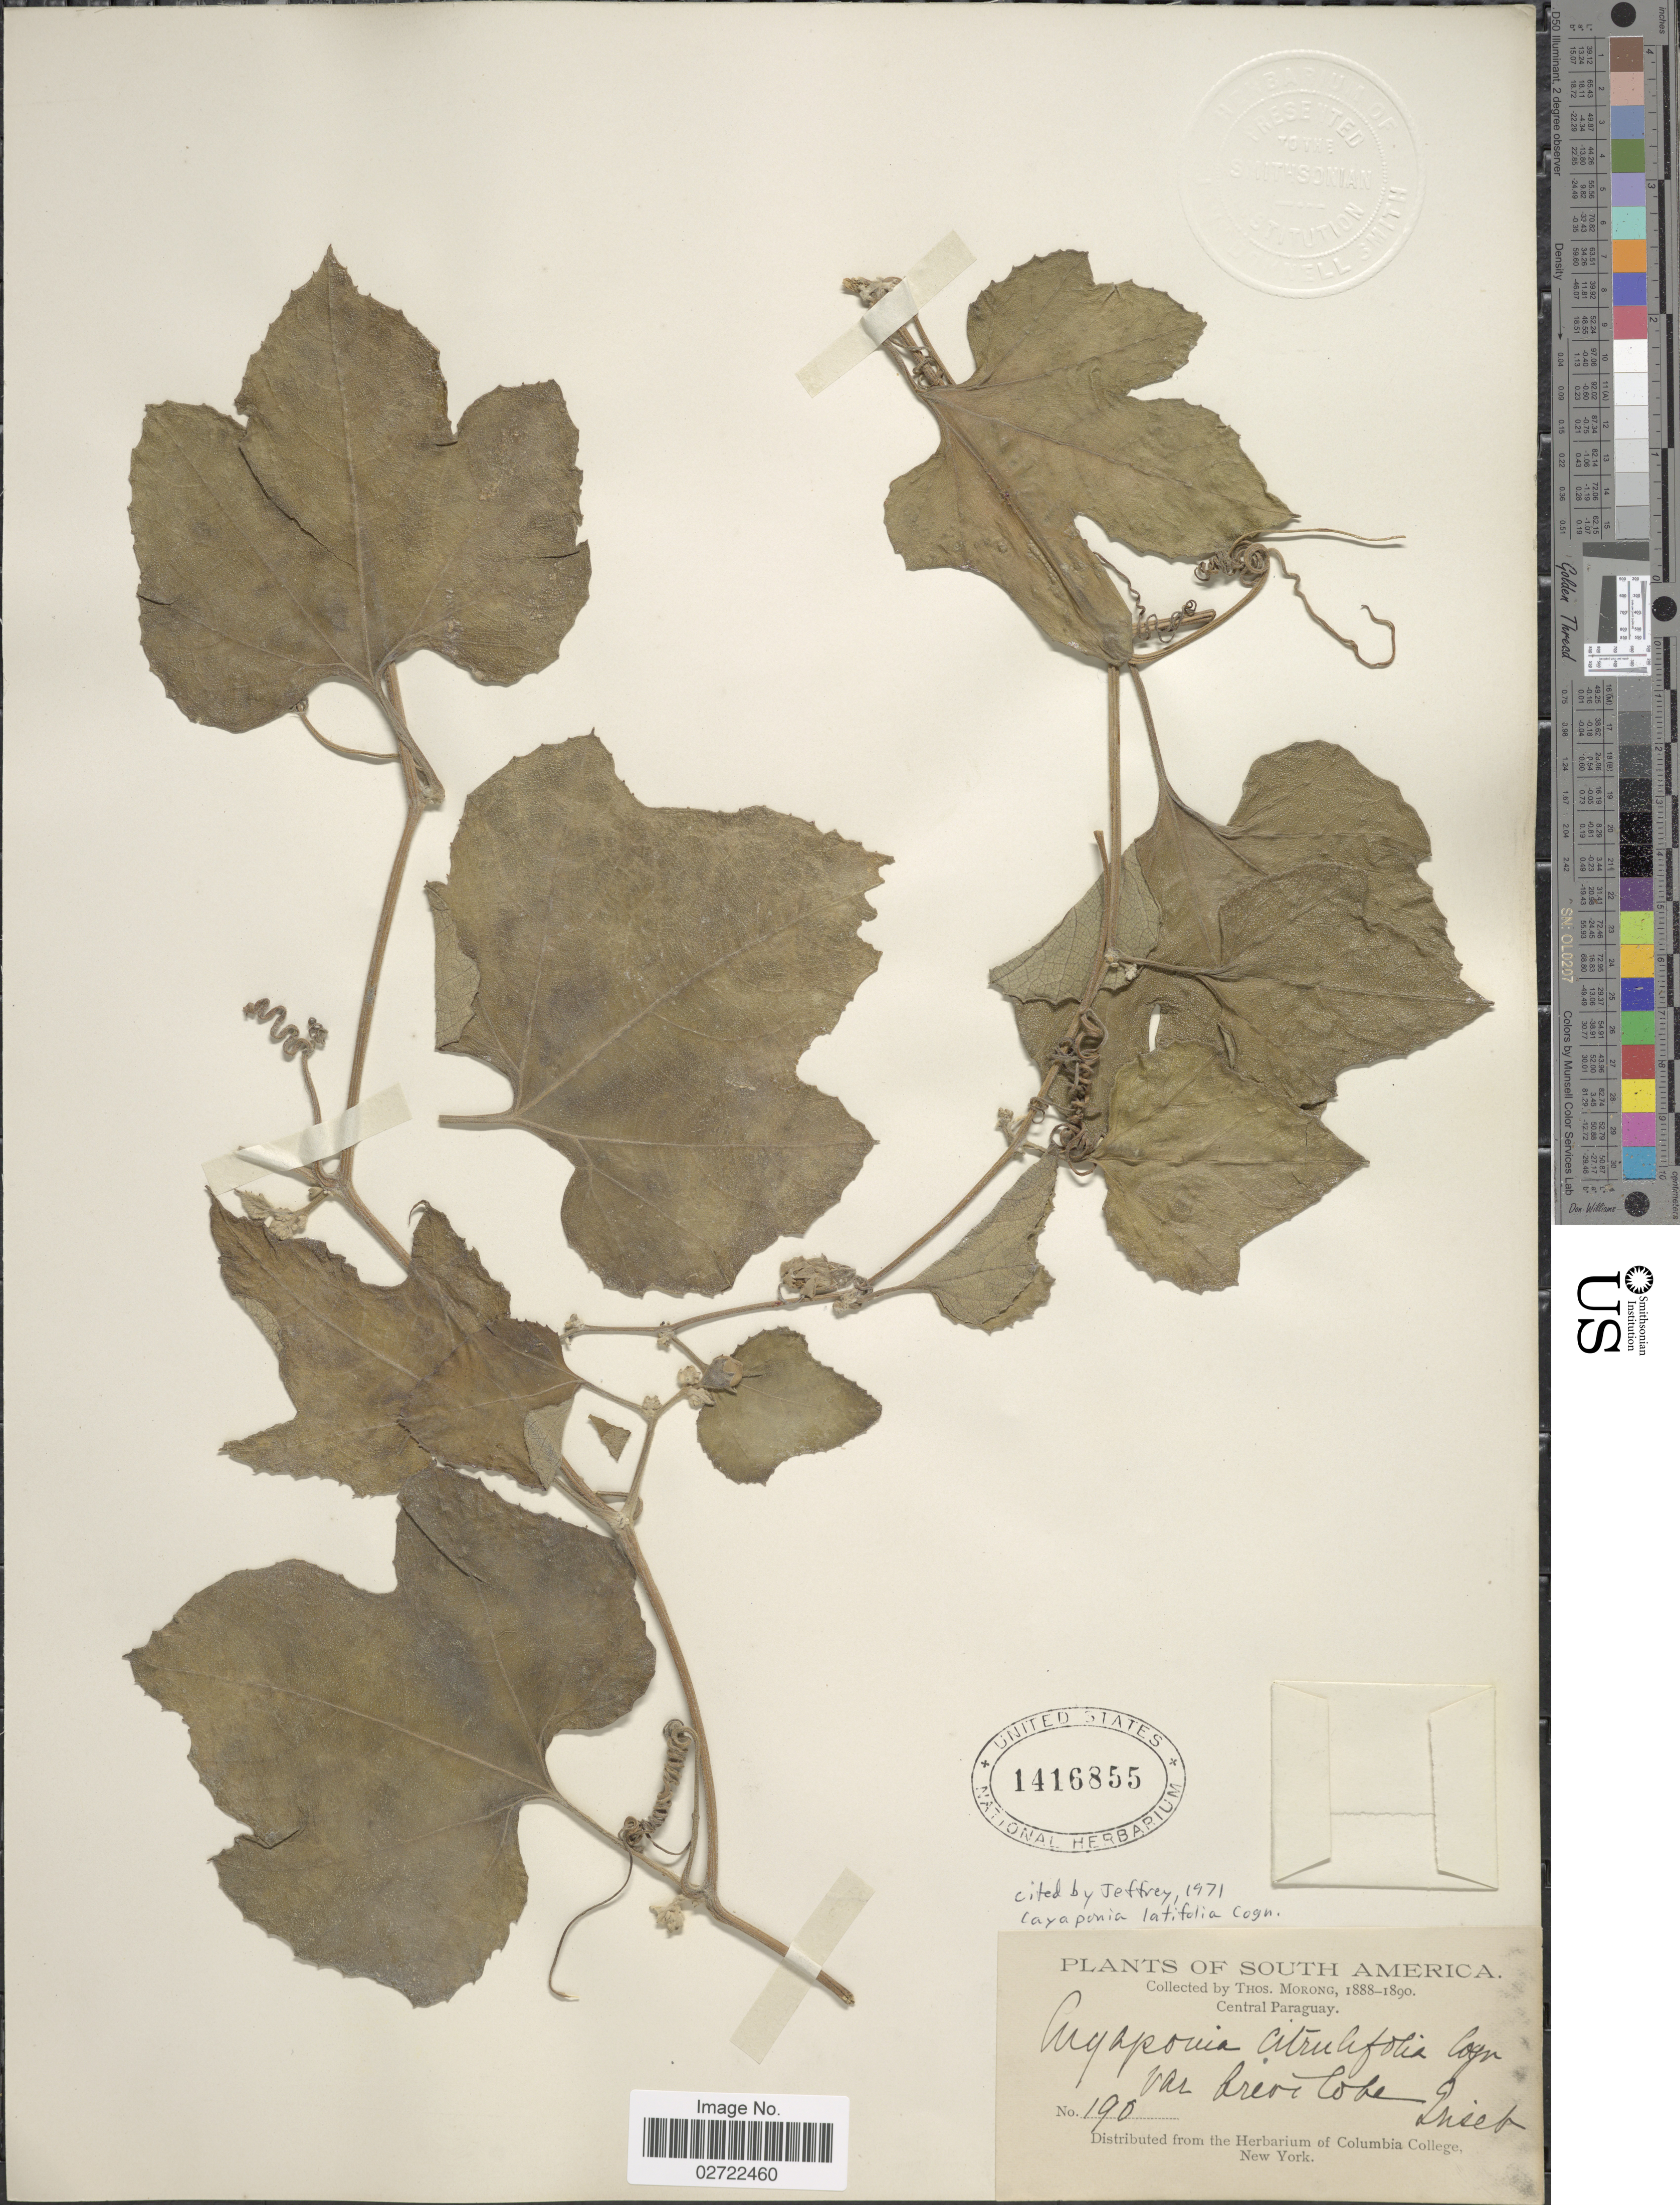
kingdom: Plantae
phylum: Tracheophyta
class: Magnoliopsida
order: Cucurbitales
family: Cucurbitaceae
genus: Cayaponia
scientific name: Cayaponia latifolia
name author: Cogn.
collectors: ex herb. T. Morong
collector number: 190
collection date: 1888/1890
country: Paraguay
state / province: Central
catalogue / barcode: US 1416855